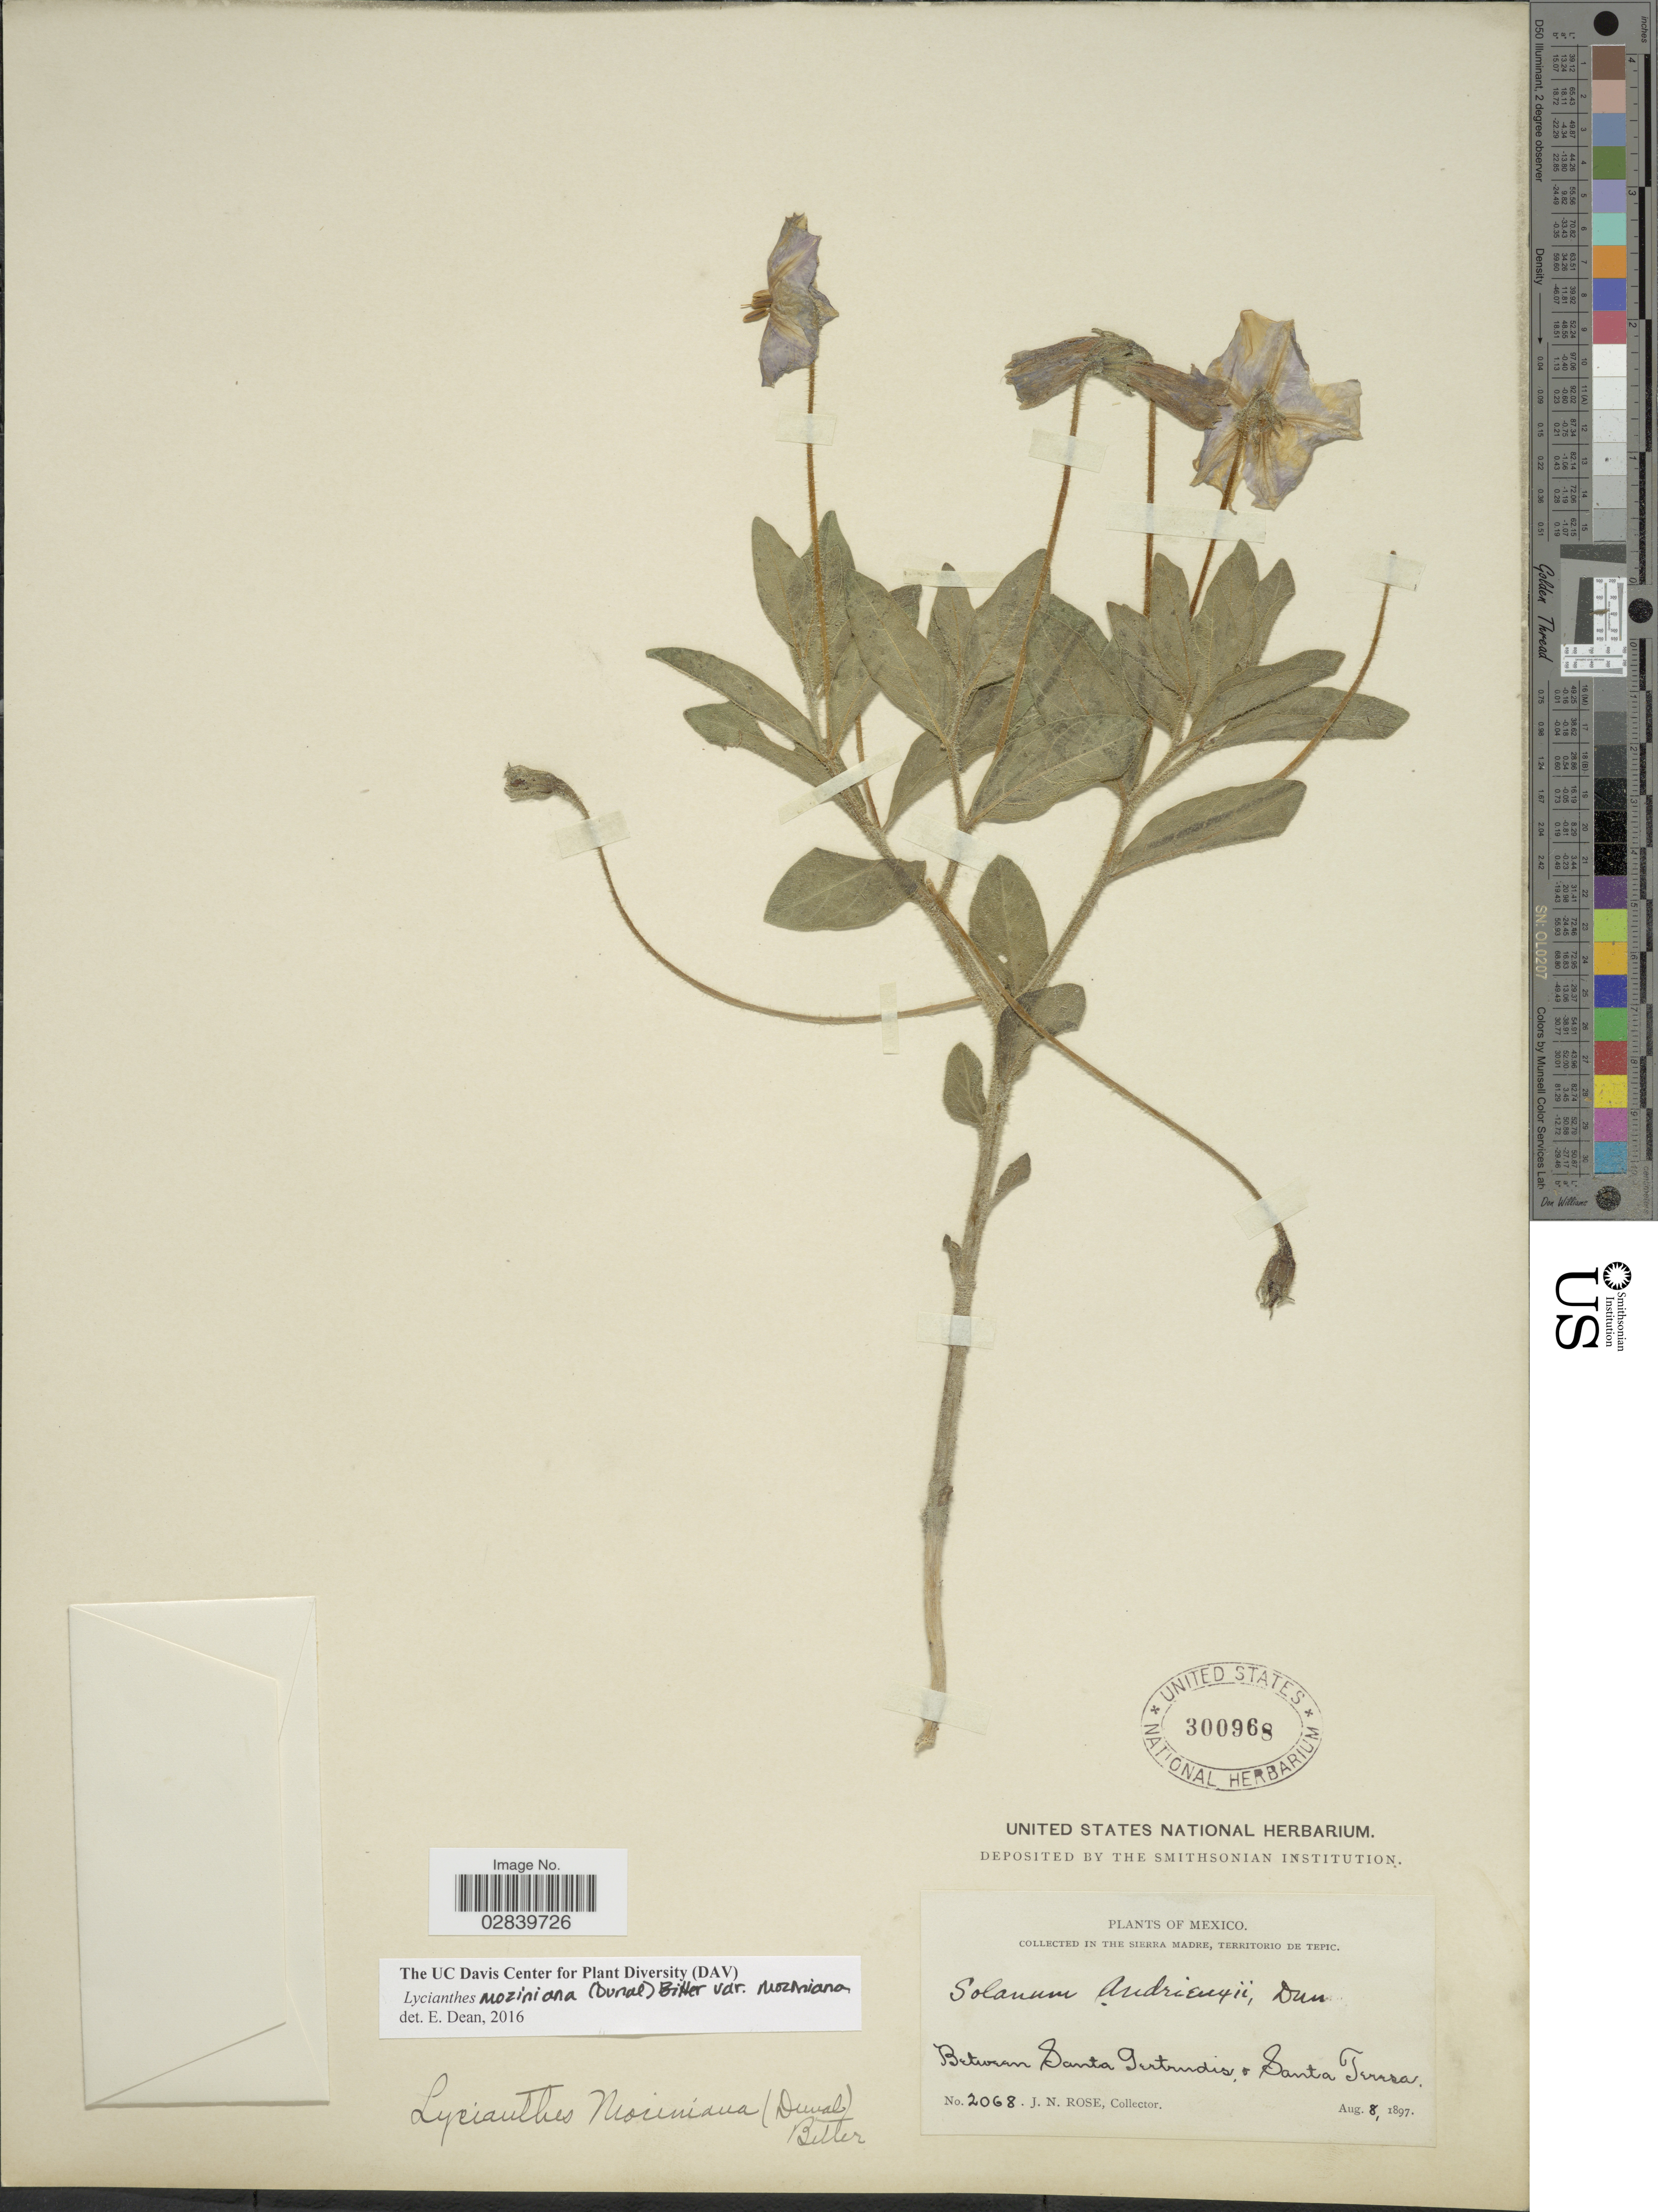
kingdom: Plantae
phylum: Tracheophyta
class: Magnoliopsida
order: Solanales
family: Solanaceae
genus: Lycianthes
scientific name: Lycianthes moziniana var. oaxacana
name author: E. Dean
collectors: J. N. Rose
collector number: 2068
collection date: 1897-08-08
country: Mexico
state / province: Oaxaca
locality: Sierra Madre, Territorio de Tepec. Between Santa Gertrudis & Santa Teresa.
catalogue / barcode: US 300968